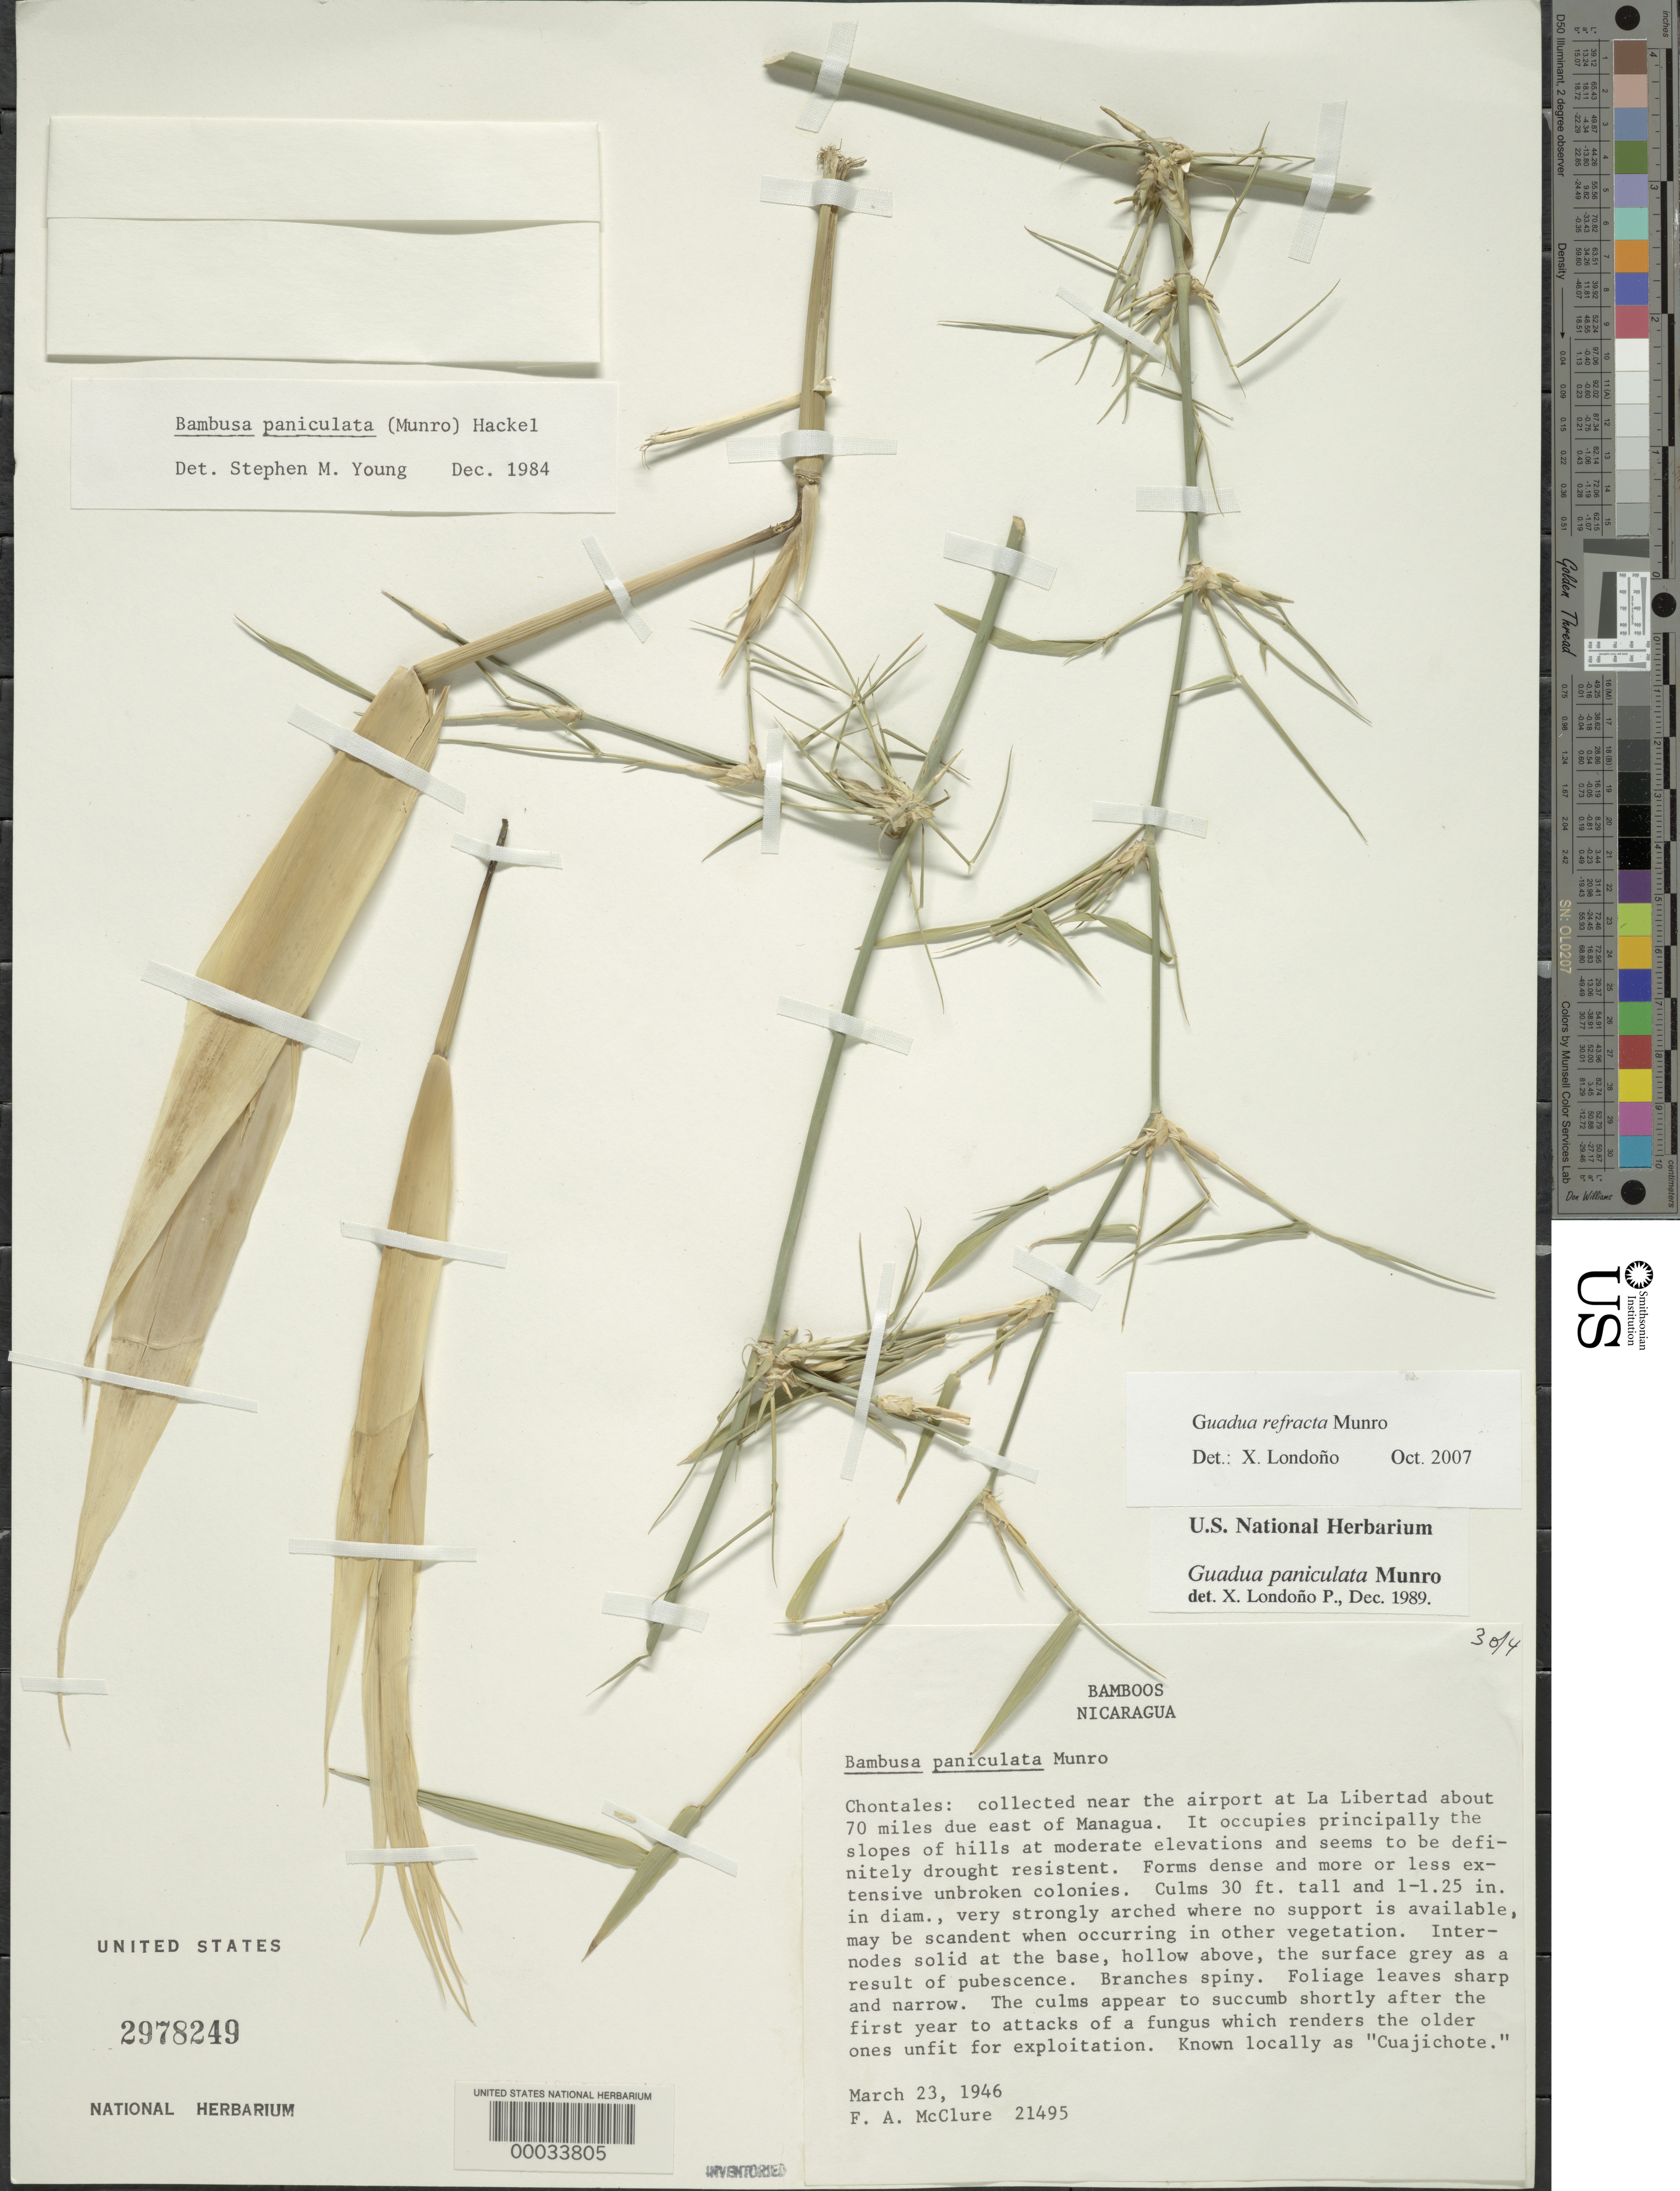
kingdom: Plantae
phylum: Tracheophyta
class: Liliopsida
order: Poales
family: Poaceae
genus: Guadua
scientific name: Guadua refracta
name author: Munro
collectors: F. A. McClure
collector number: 21495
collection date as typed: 23 Mar 1946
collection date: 1946-03-23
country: Nicaragua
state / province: Chontales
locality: Near the airport at la libertad about 70 mi due e of managua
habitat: Slopes of hills at moderate elevations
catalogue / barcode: US 2978249